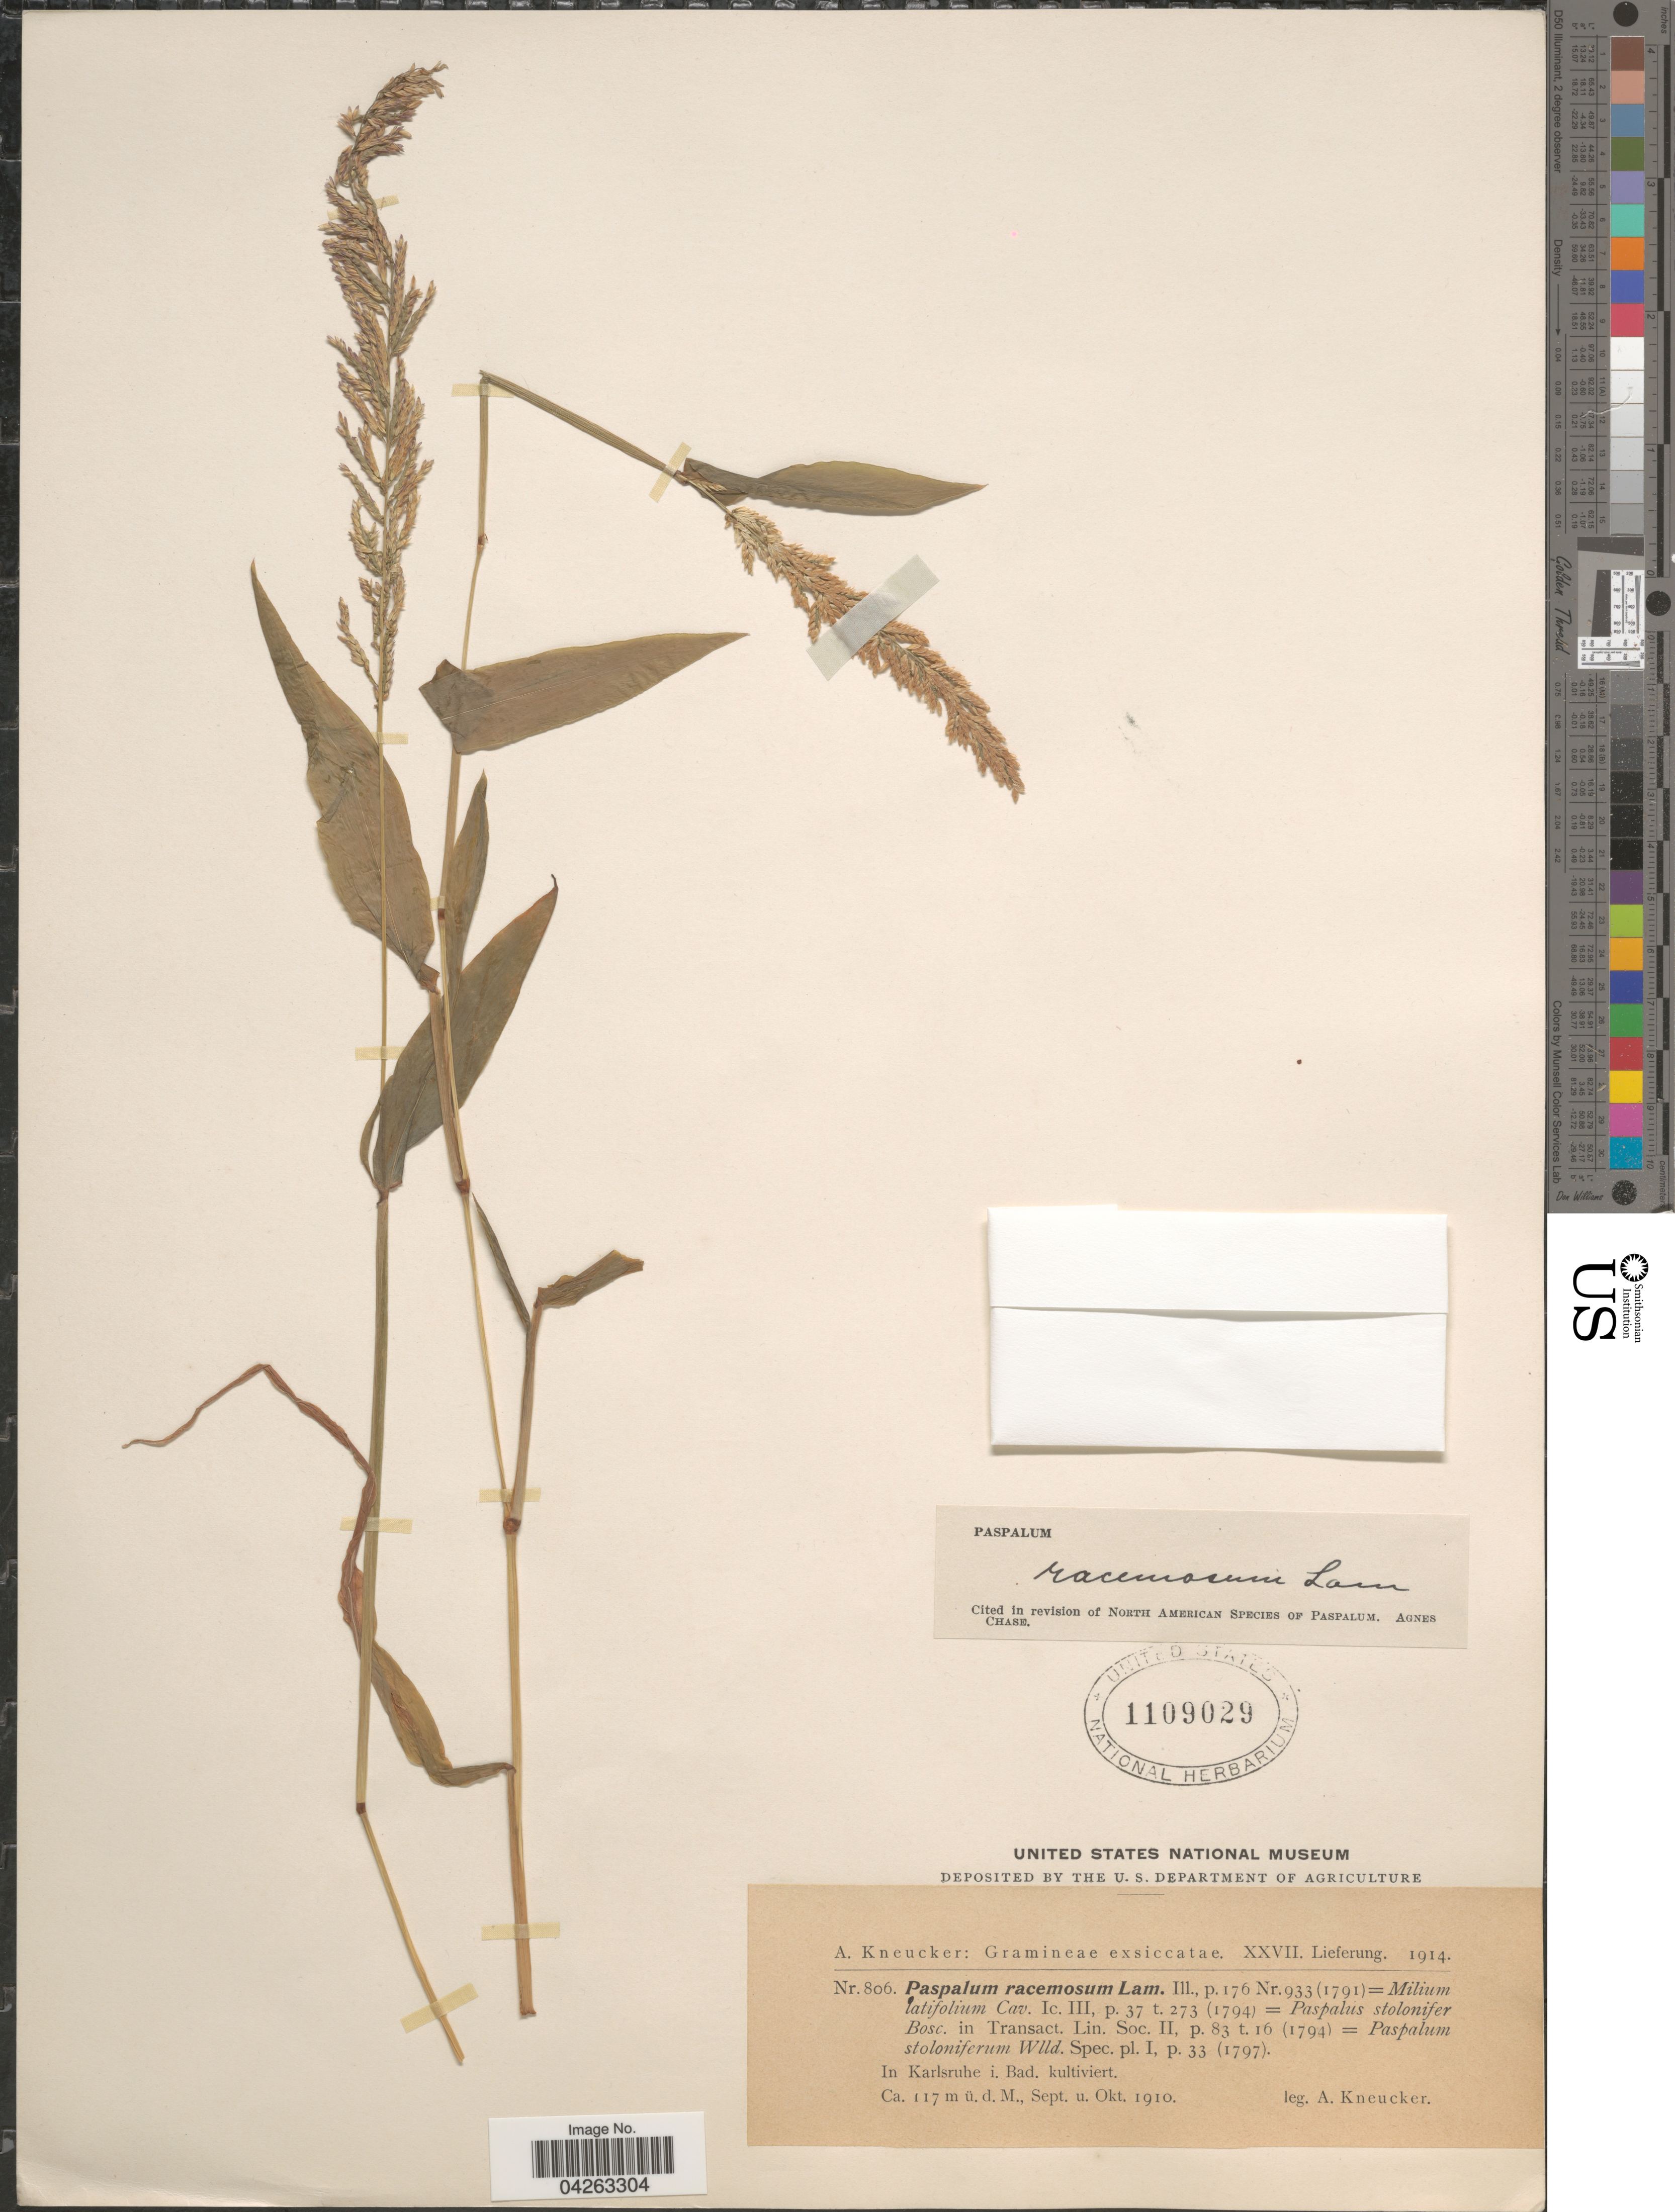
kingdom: Plantae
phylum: Tracheophyta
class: Liliopsida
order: Poales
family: Poaceae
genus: Paspalum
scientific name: Paspalum racemosum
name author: Nutt.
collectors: A. Kneucker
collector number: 806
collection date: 1910-09/1910-10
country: Germany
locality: In Karlsruhe i. Bad.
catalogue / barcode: US 1109029